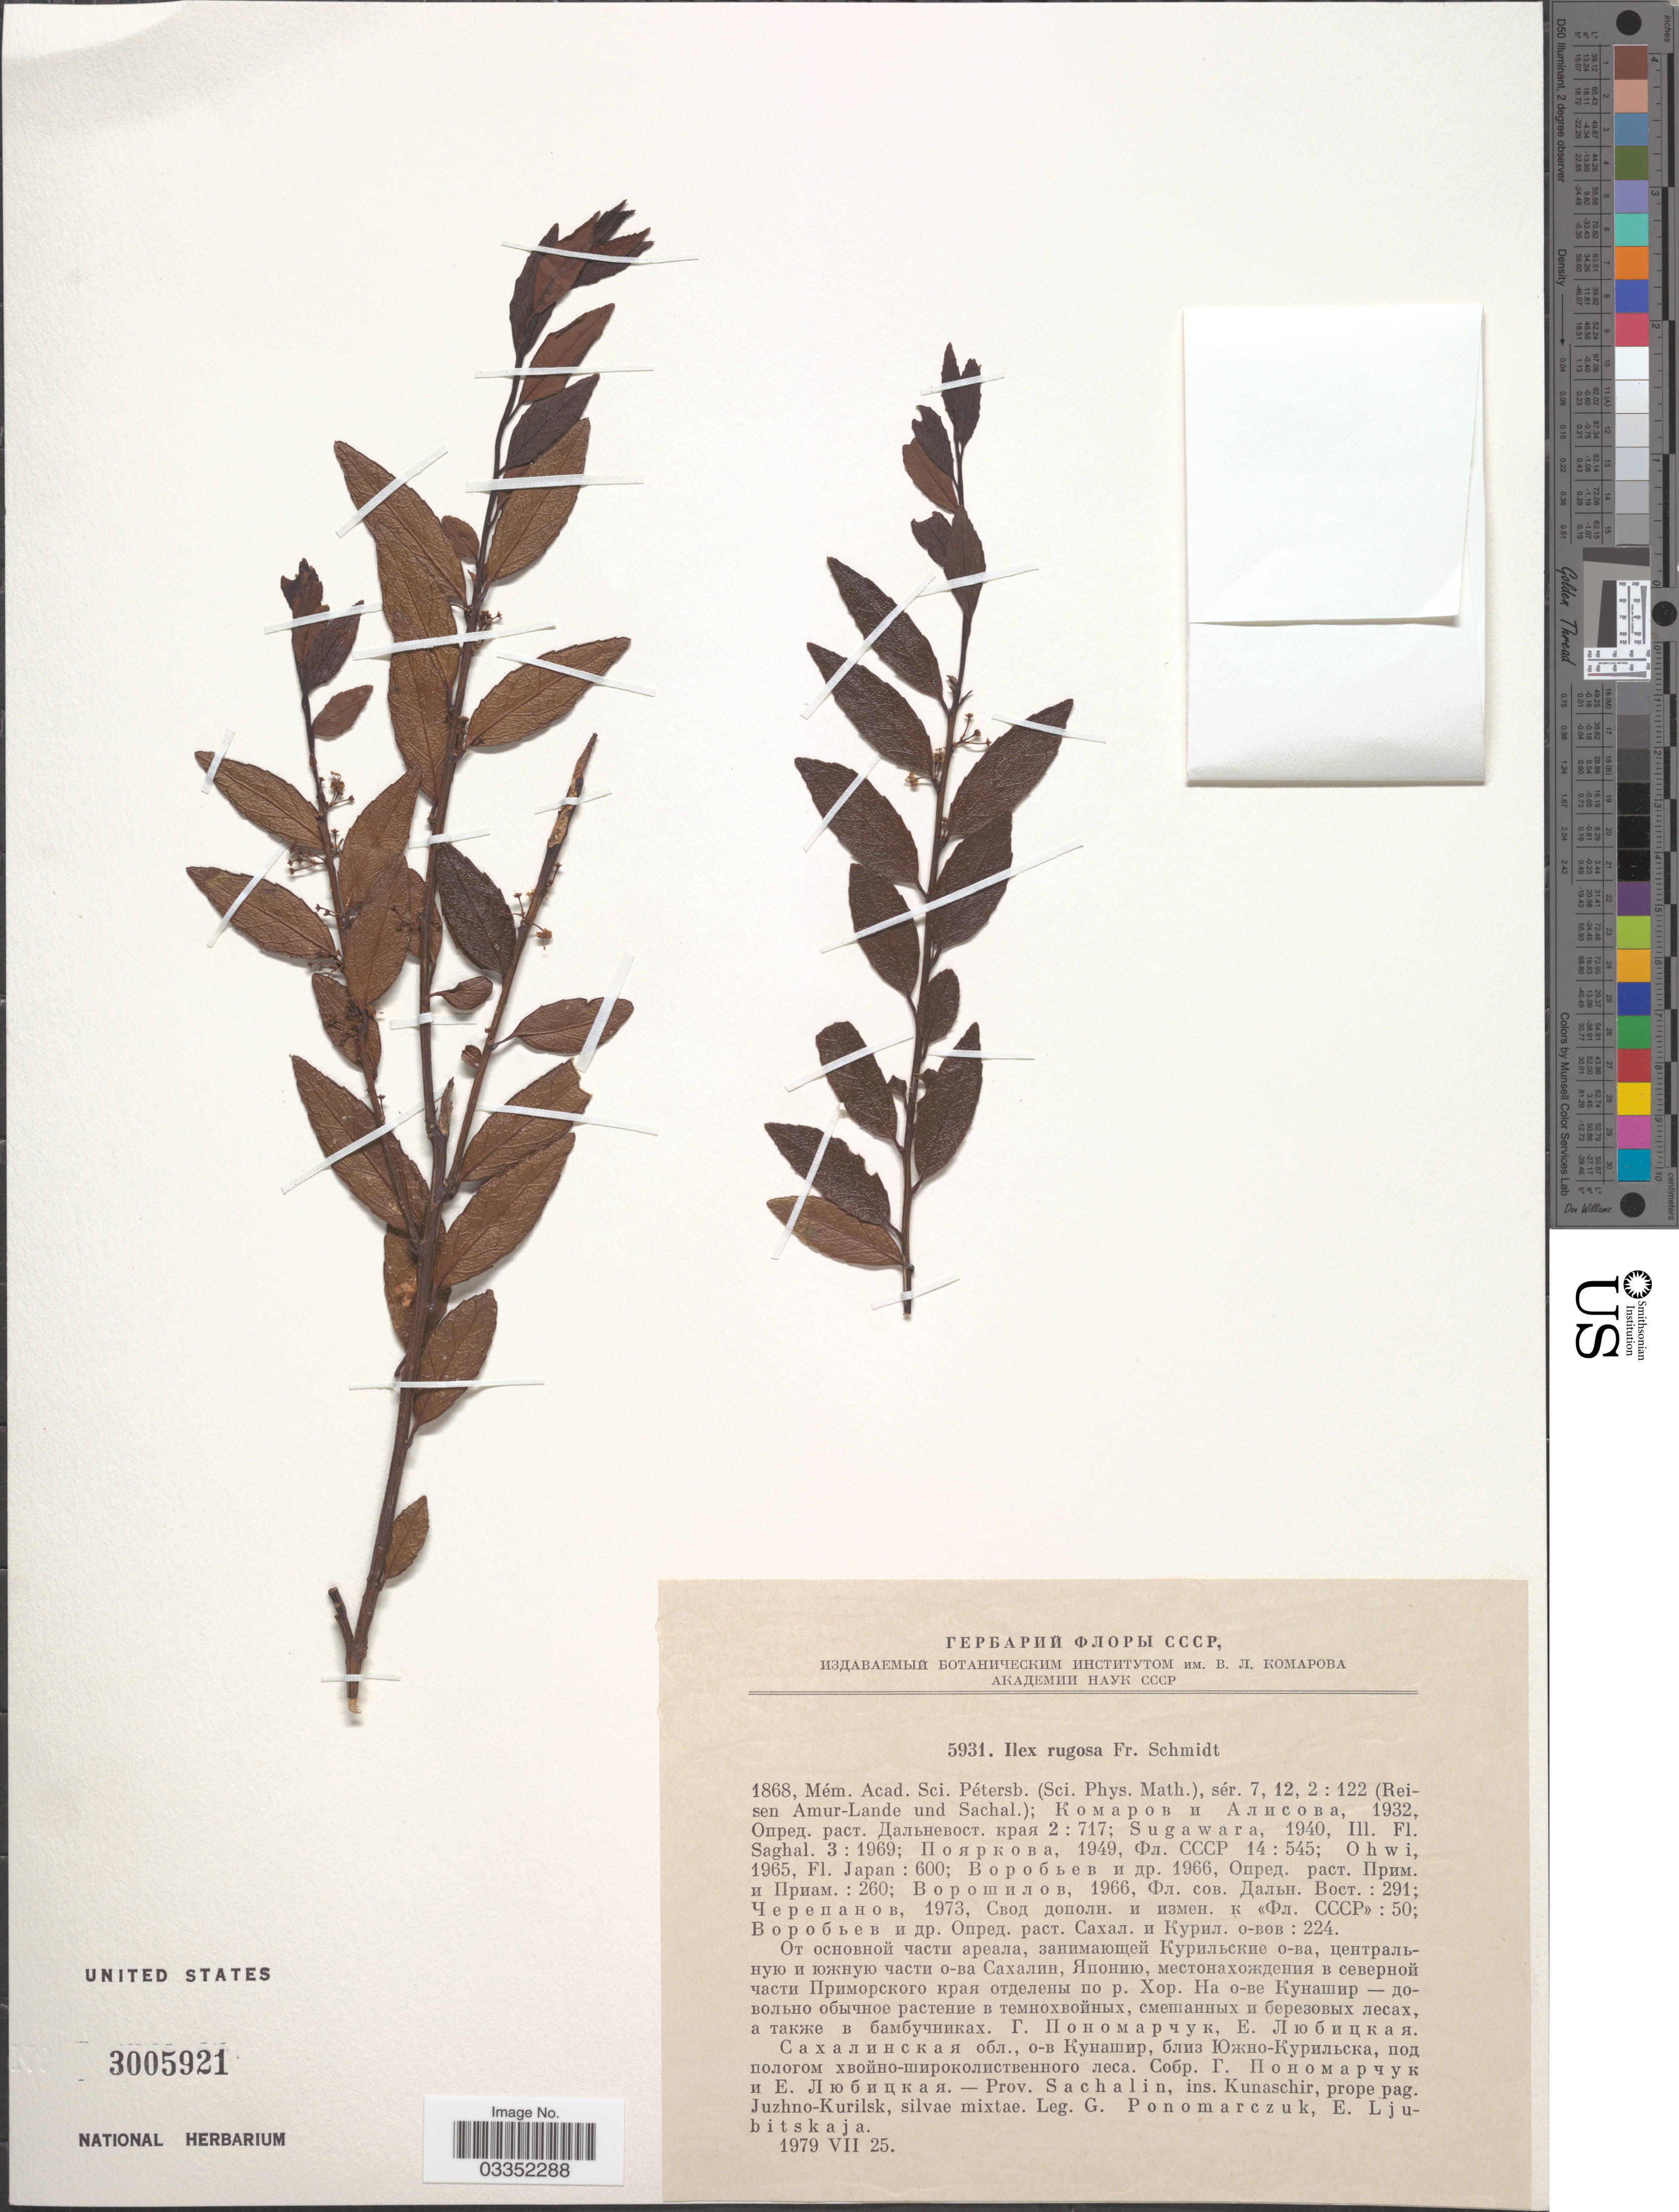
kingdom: Plantae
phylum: Tracheophyta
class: Magnoliopsida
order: Aquifoliales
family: Aquifoliaceae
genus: Ilex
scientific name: Ilex subrugosa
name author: Loes. in Sarg.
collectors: G. Ponomarczuk & E. Ljubitskaja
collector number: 5931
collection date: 1979-07-25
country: Russian Federation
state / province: Sakhalin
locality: Prov. Sachalin, ins. Kunaschir, prope pag. Juzhno-Kurilsk, silvae mixtae.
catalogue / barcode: US 3005921